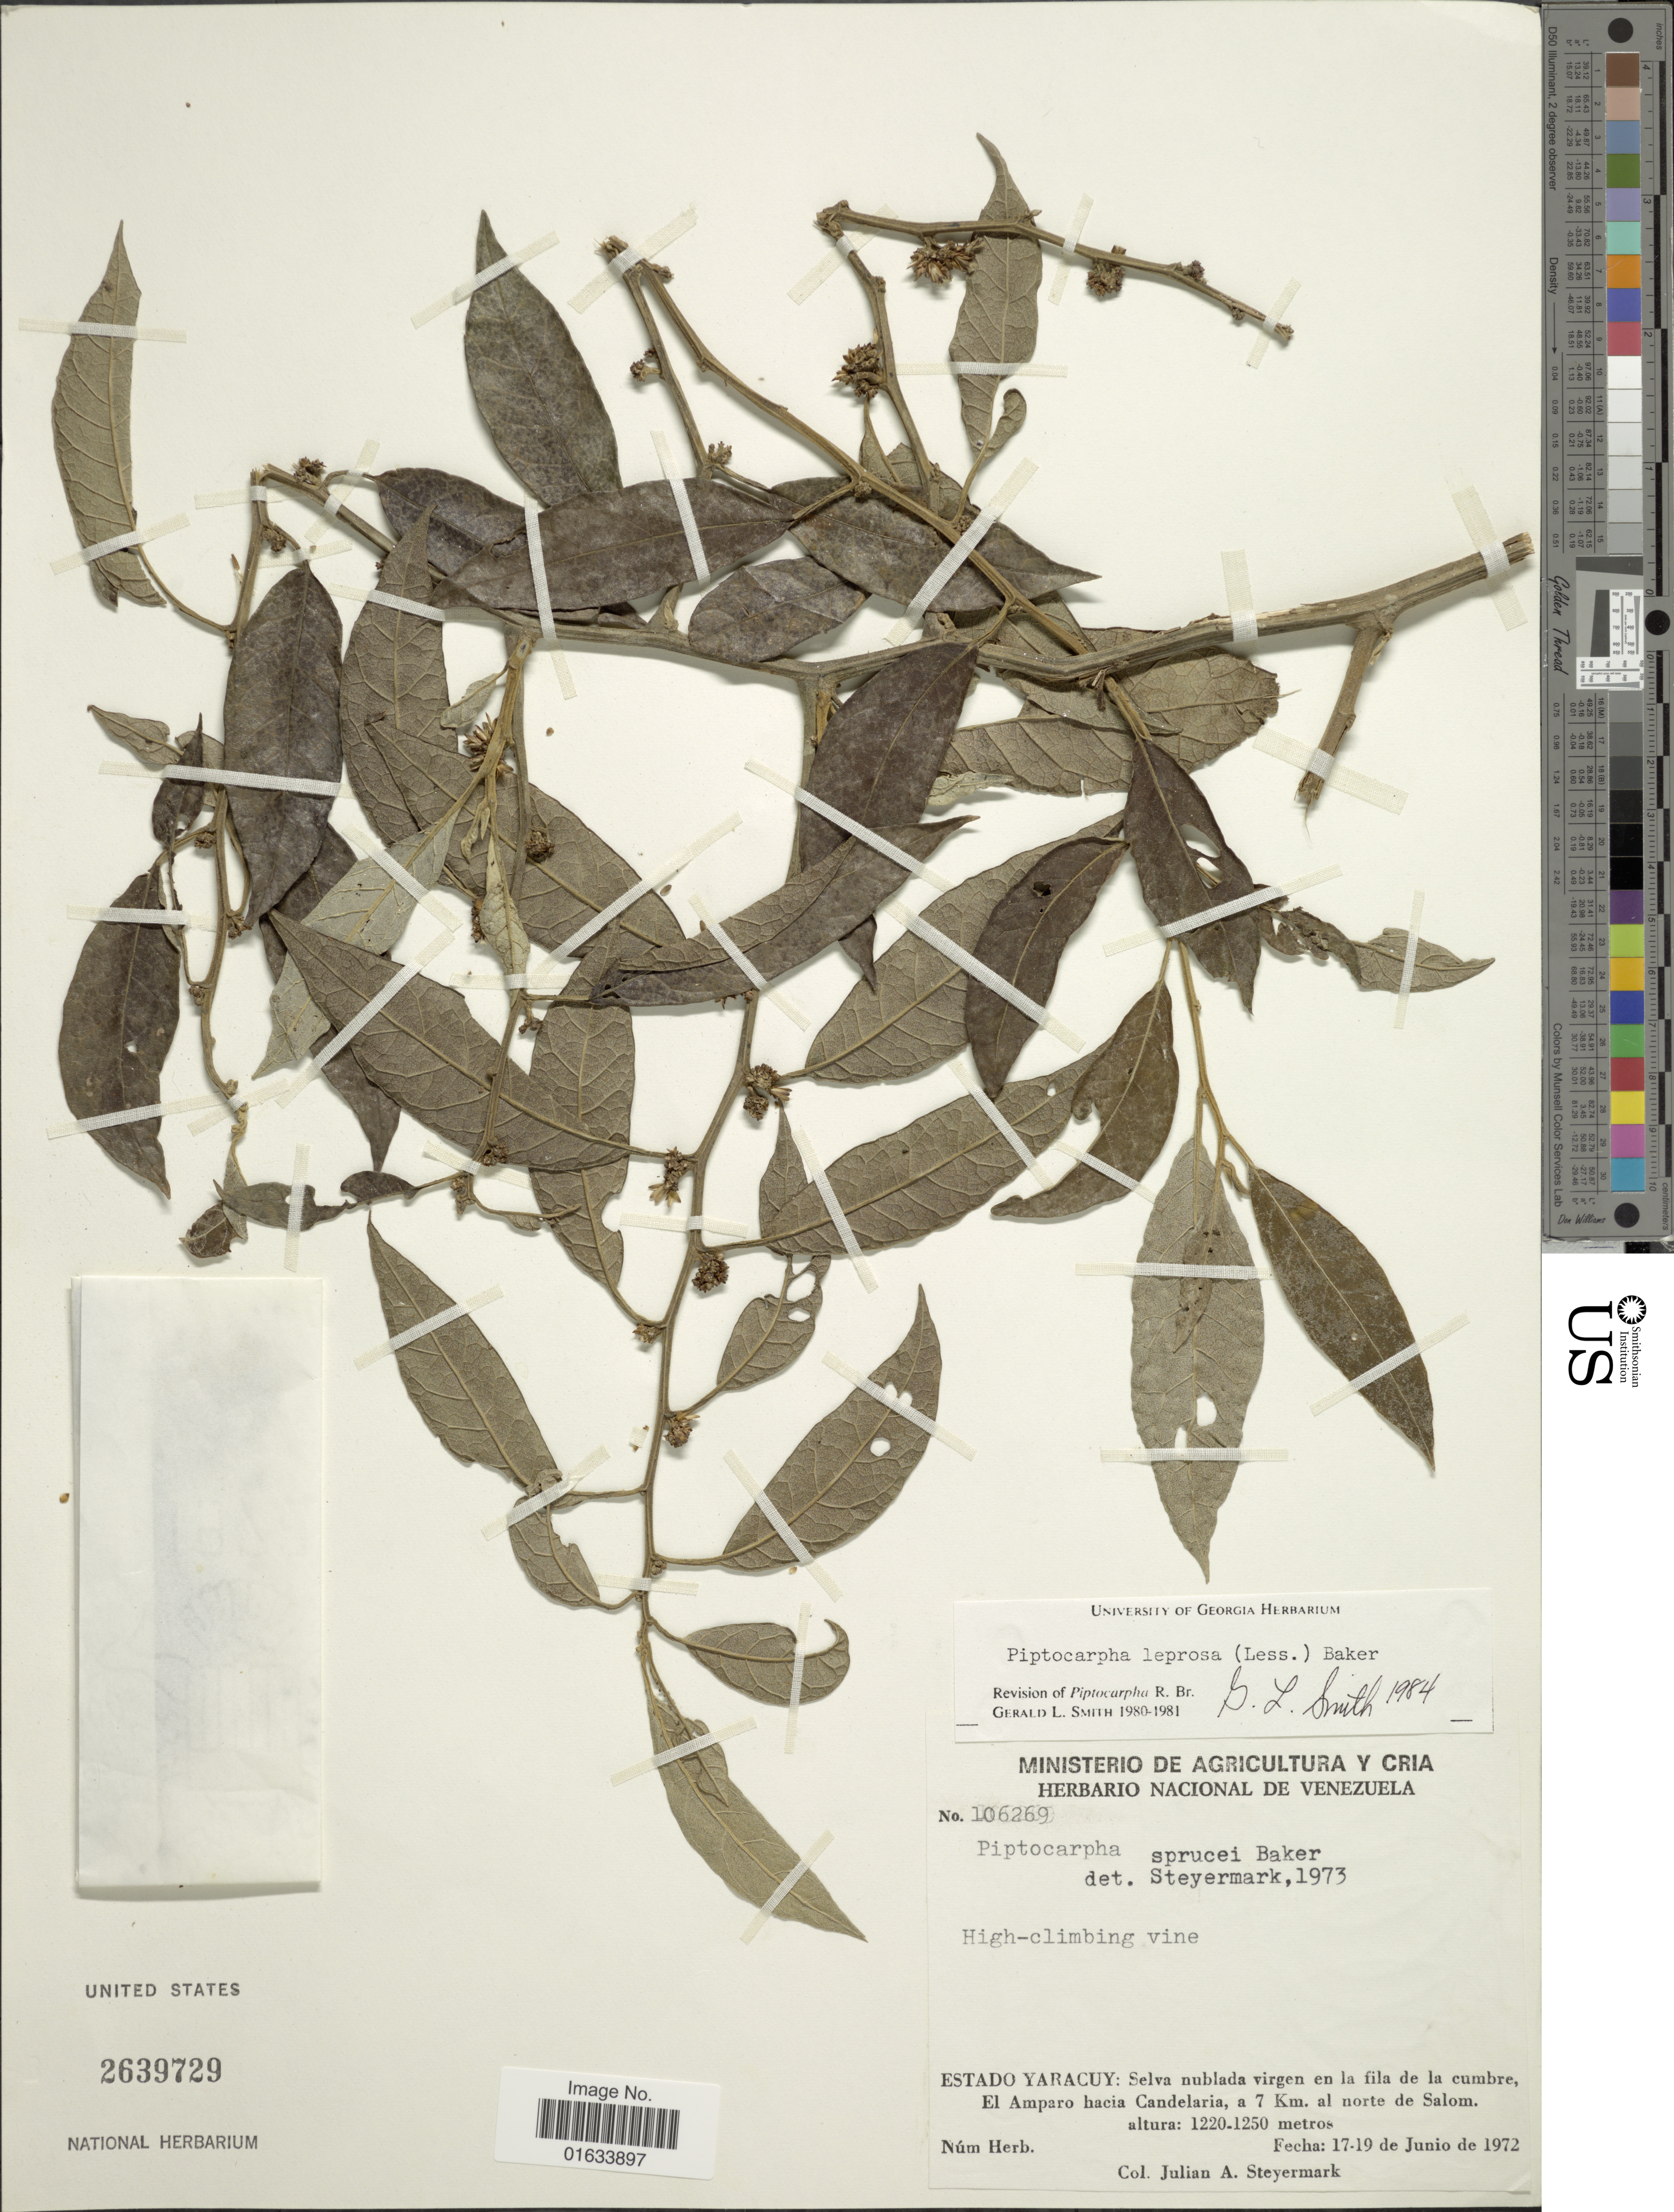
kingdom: Plantae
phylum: Tracheophyta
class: Magnoliopsida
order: Asterales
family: Asteraceae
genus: Piptocarpha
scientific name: Piptocarpha leprosa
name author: (Less.) Baker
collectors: J. Steyermark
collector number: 106269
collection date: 1972-06-17/1972-06-19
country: Venezuela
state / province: Yaracuy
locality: Estado Yaracuy: Selva nublada virgen en la fila de la cumbre, El Amparo hacia Candelaria, a 7 Km. al norte de Salom.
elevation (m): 1220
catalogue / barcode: US 2639729